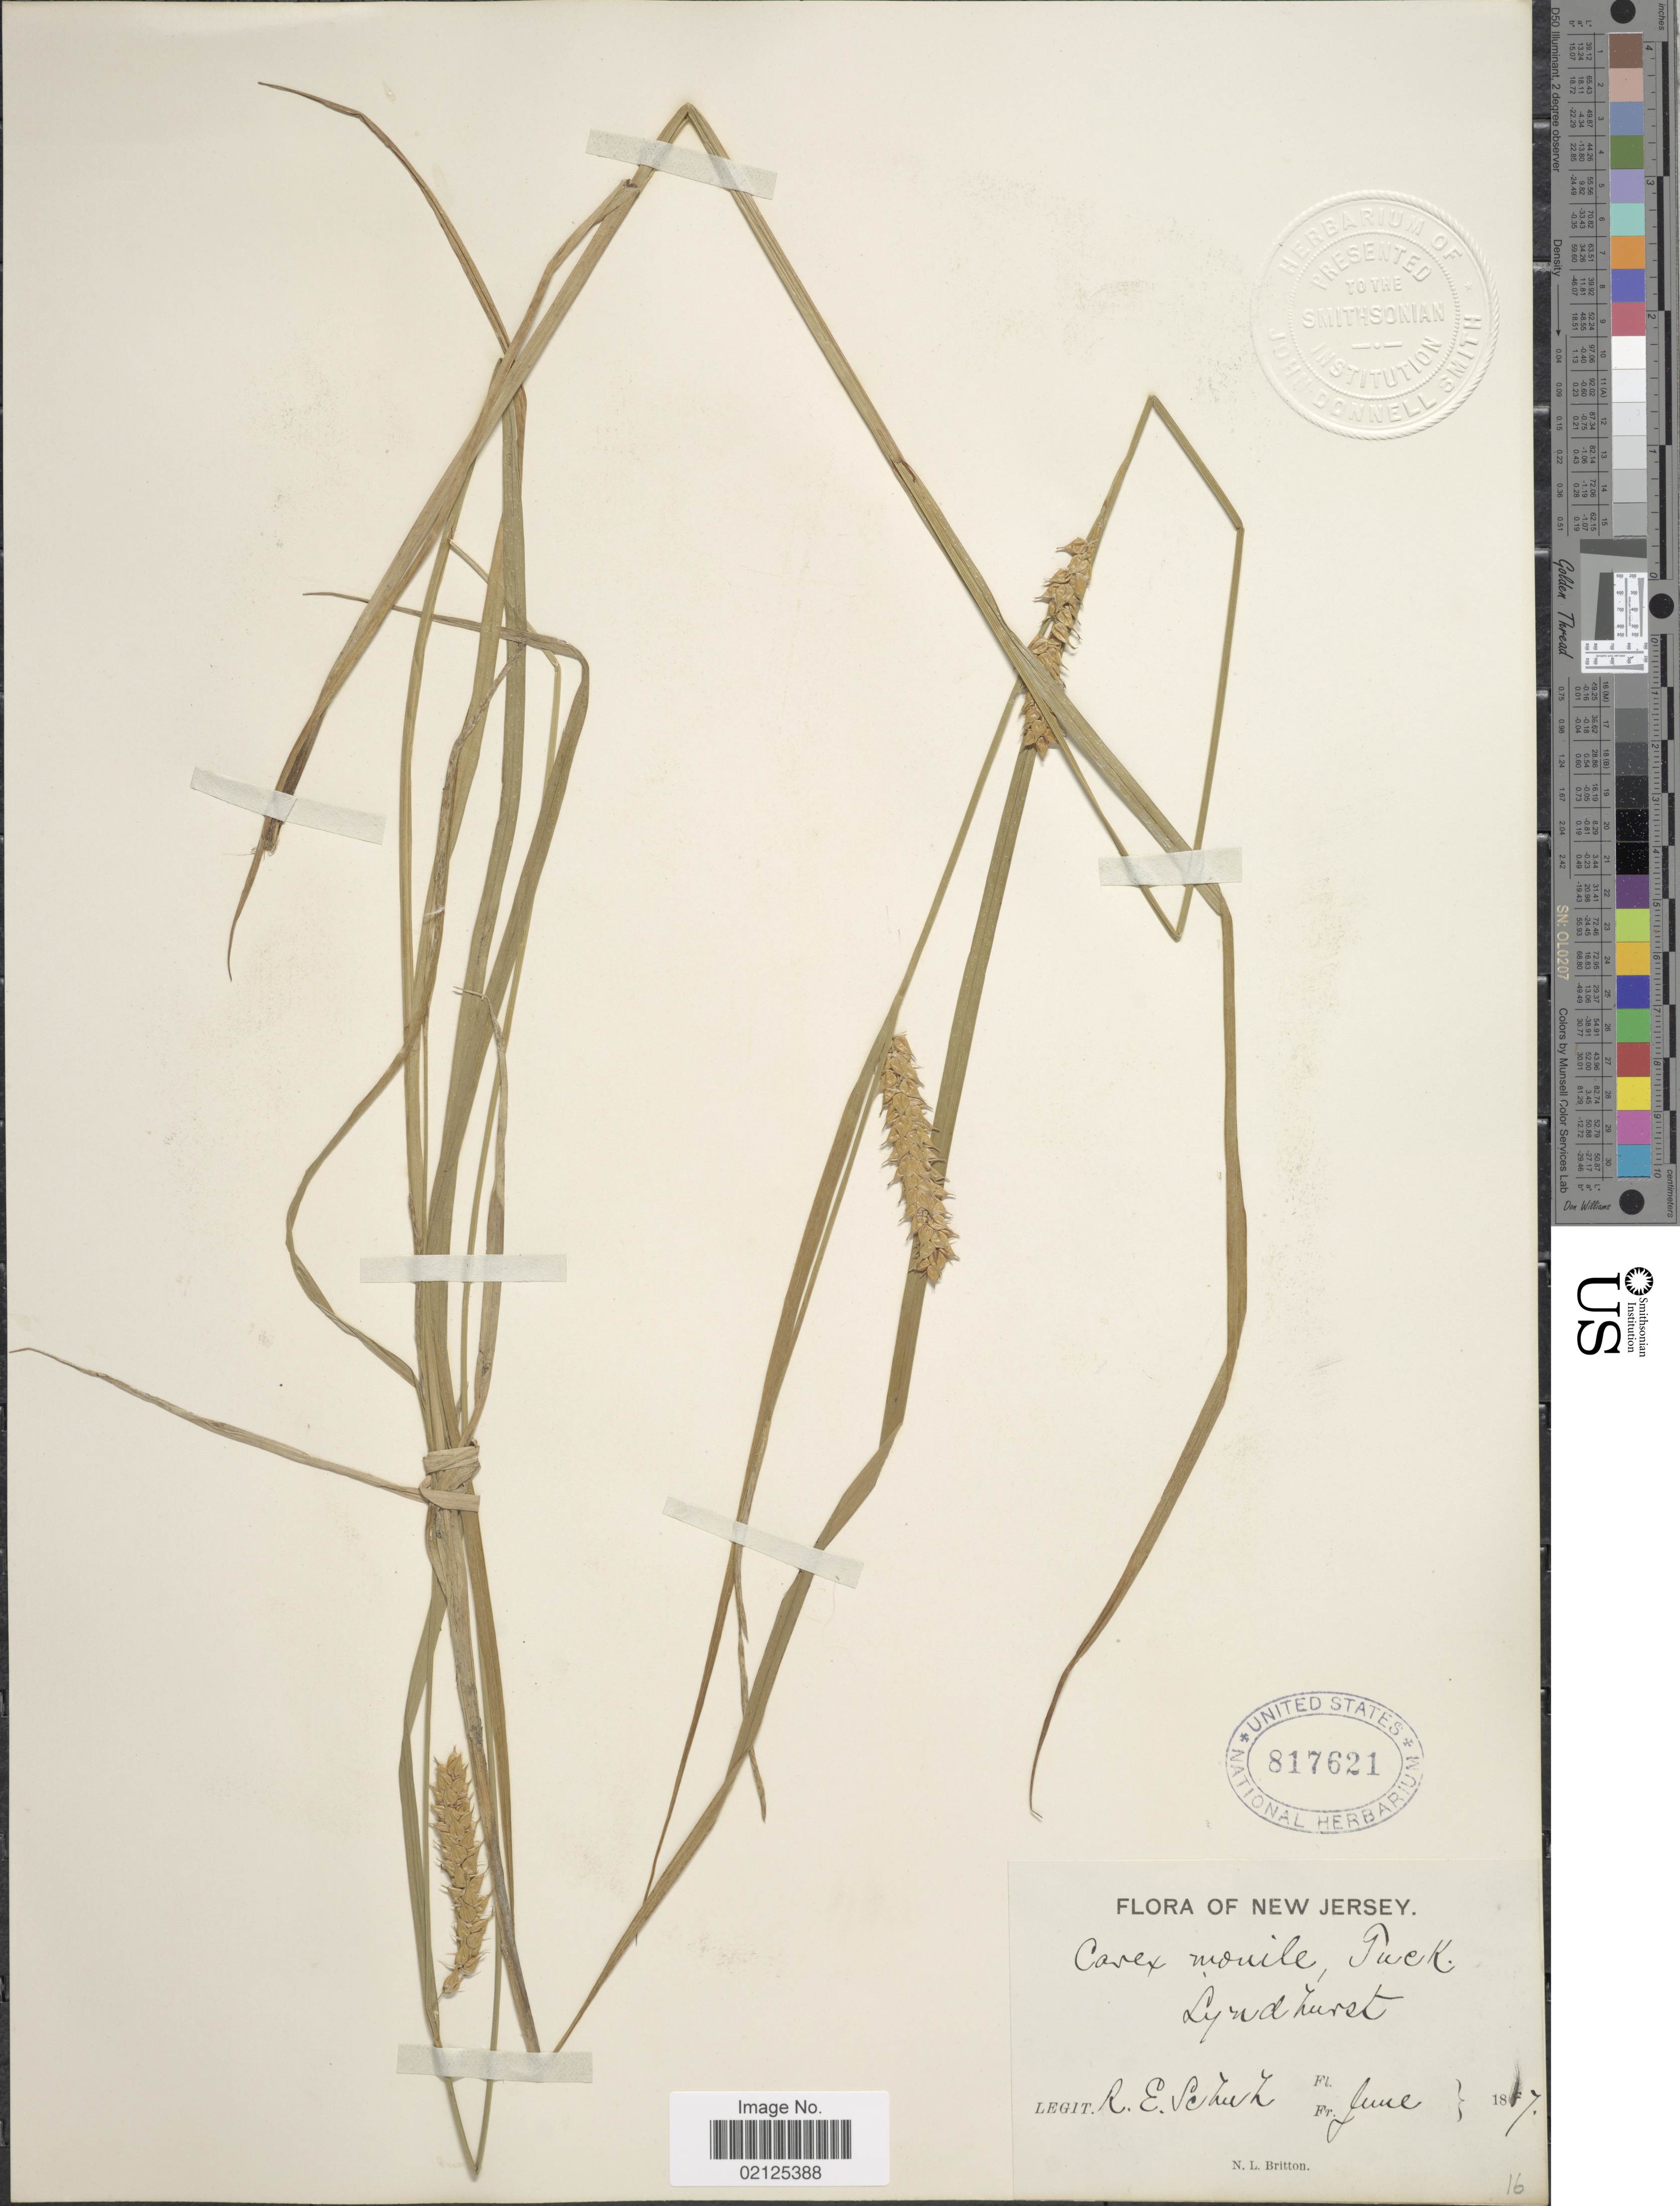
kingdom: Plantae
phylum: Tracheophyta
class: Liliopsida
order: Poales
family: Cyperaceae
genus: Carex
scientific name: Carex vesicaria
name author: L.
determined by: Hermann, F. J.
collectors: R. Schuh & N. Britton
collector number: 16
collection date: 1887-06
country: United States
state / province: New Jersey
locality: Lyndhurst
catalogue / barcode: US 817621